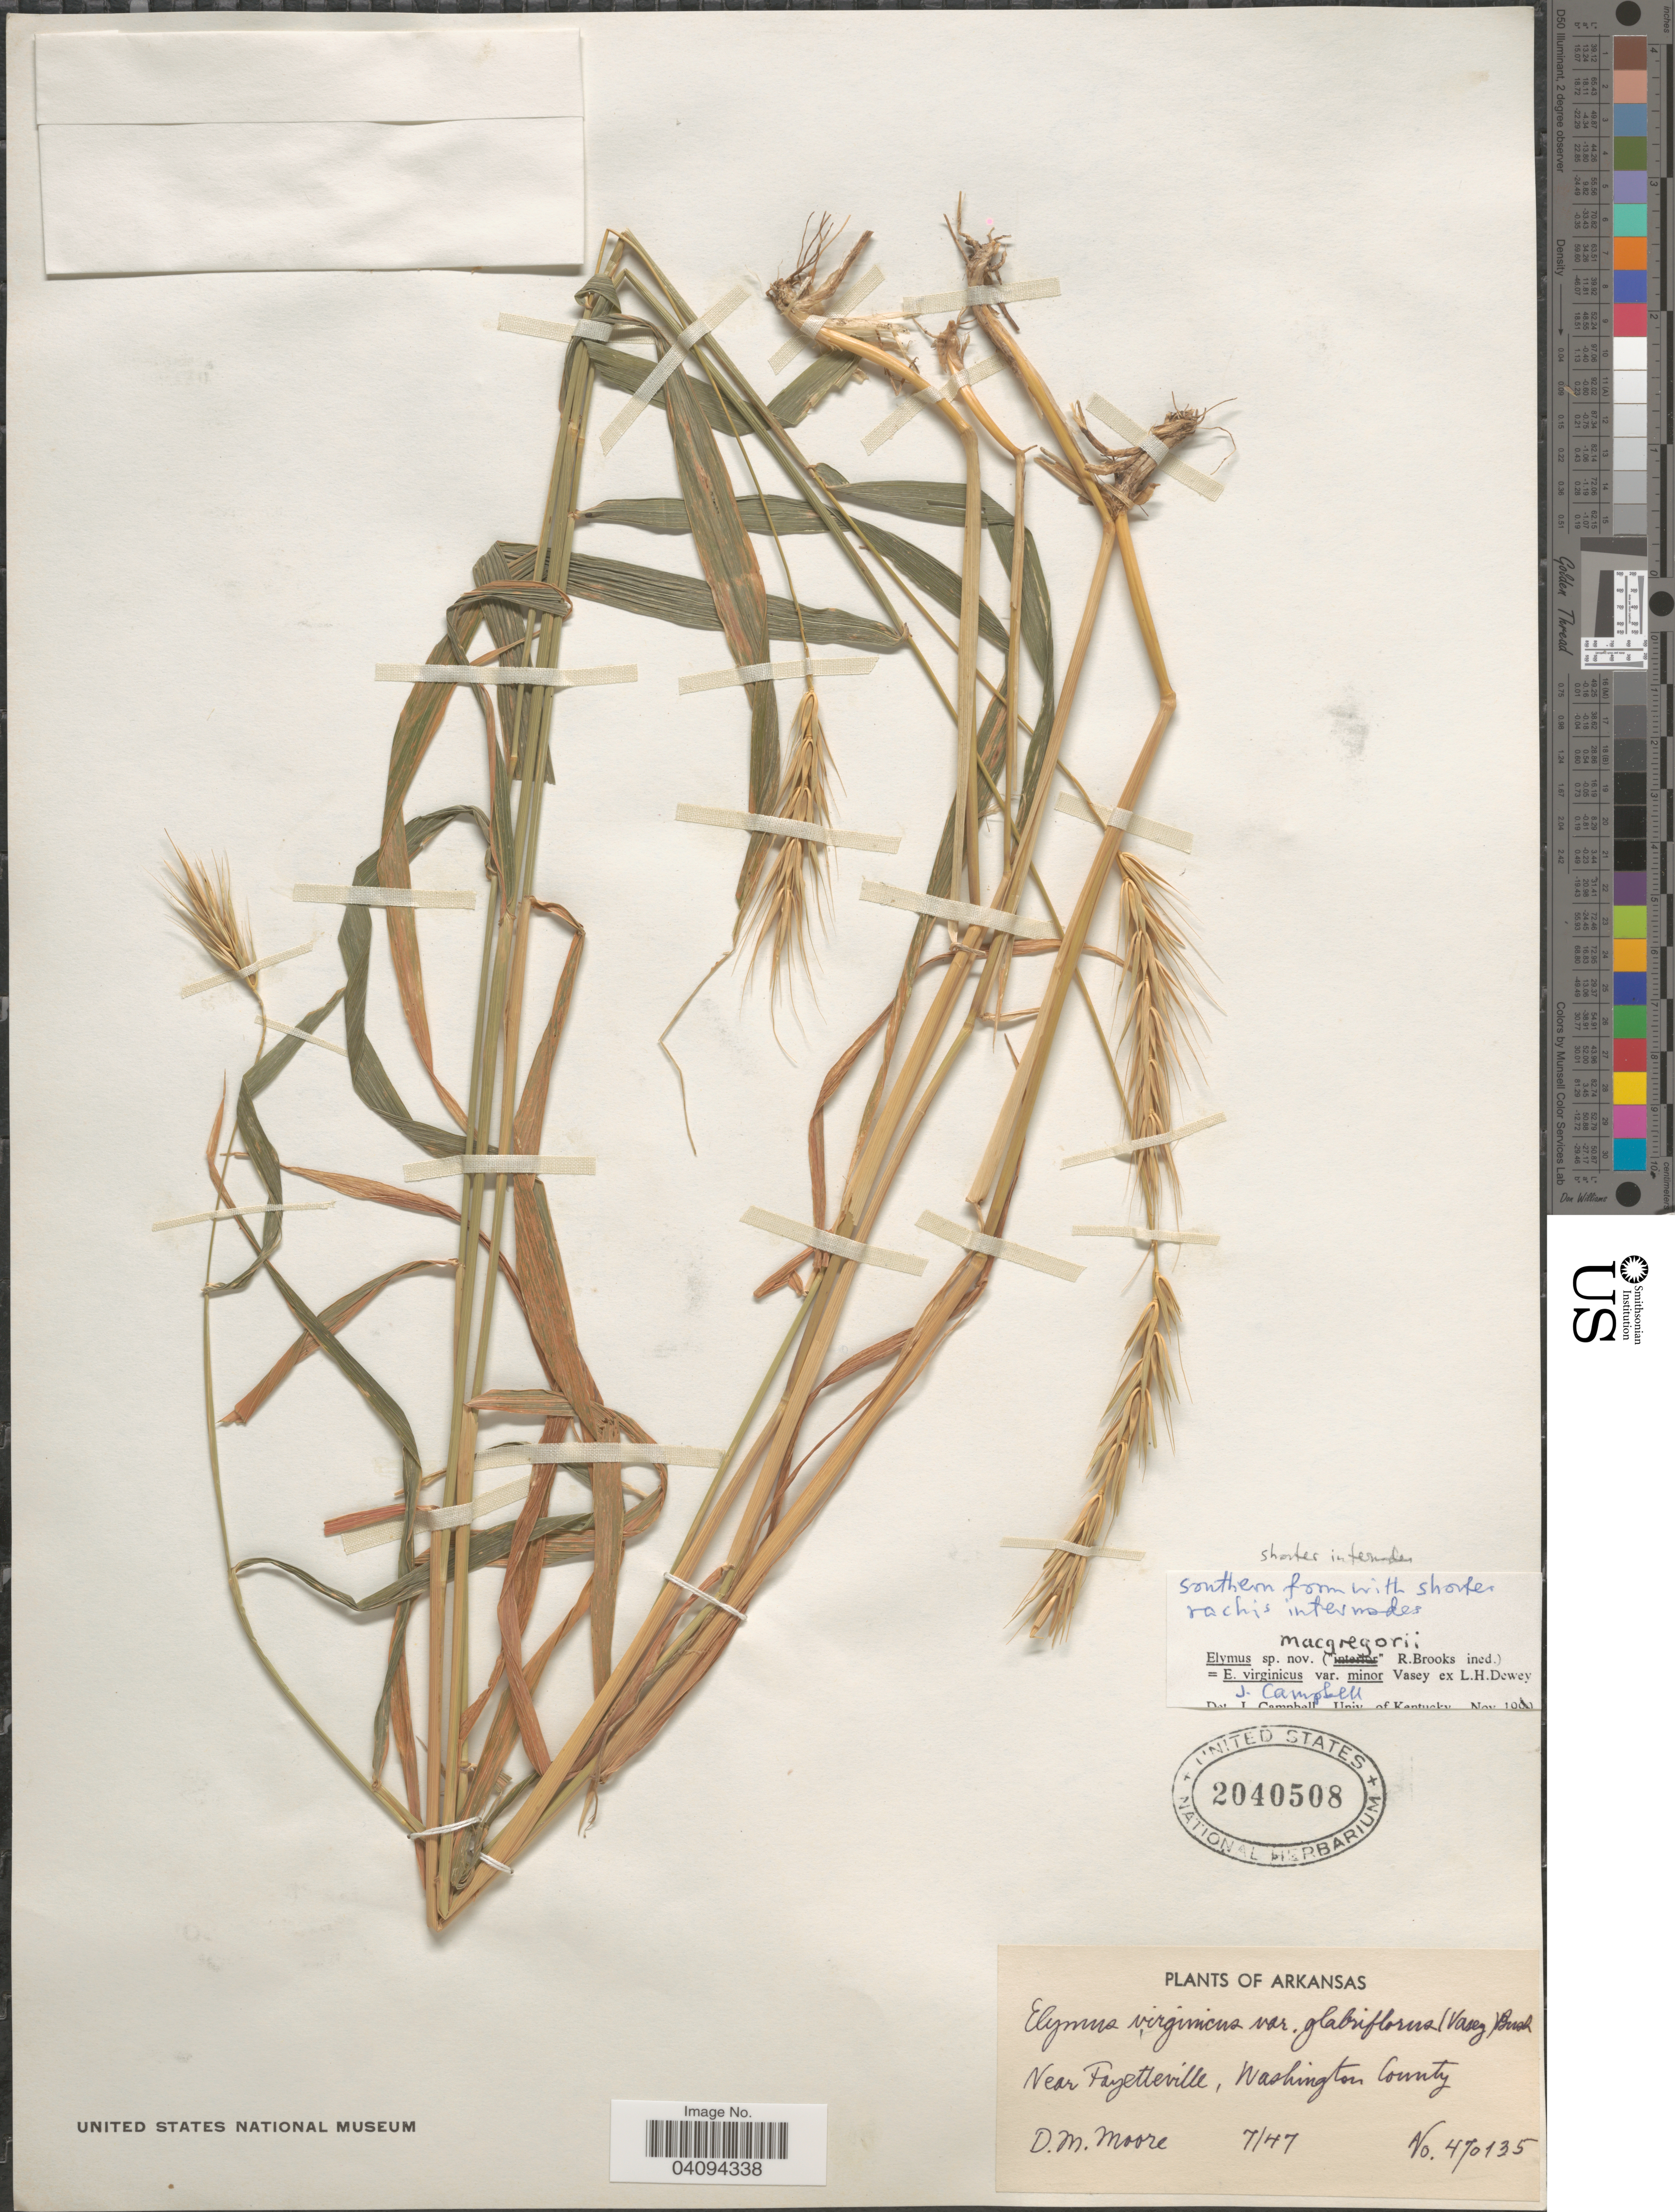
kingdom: Plantae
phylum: Tracheophyta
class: Liliopsida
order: Poales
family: Poaceae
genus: Elymus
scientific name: Elymus macgregorii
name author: R.E. Brooks & J.J.N. Campb.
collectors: D. Moore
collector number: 470135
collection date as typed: Transcribed d/m/y: /7/47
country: United States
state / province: Arkansas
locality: Near Fayetteville; Washington County.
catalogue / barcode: US 2040508